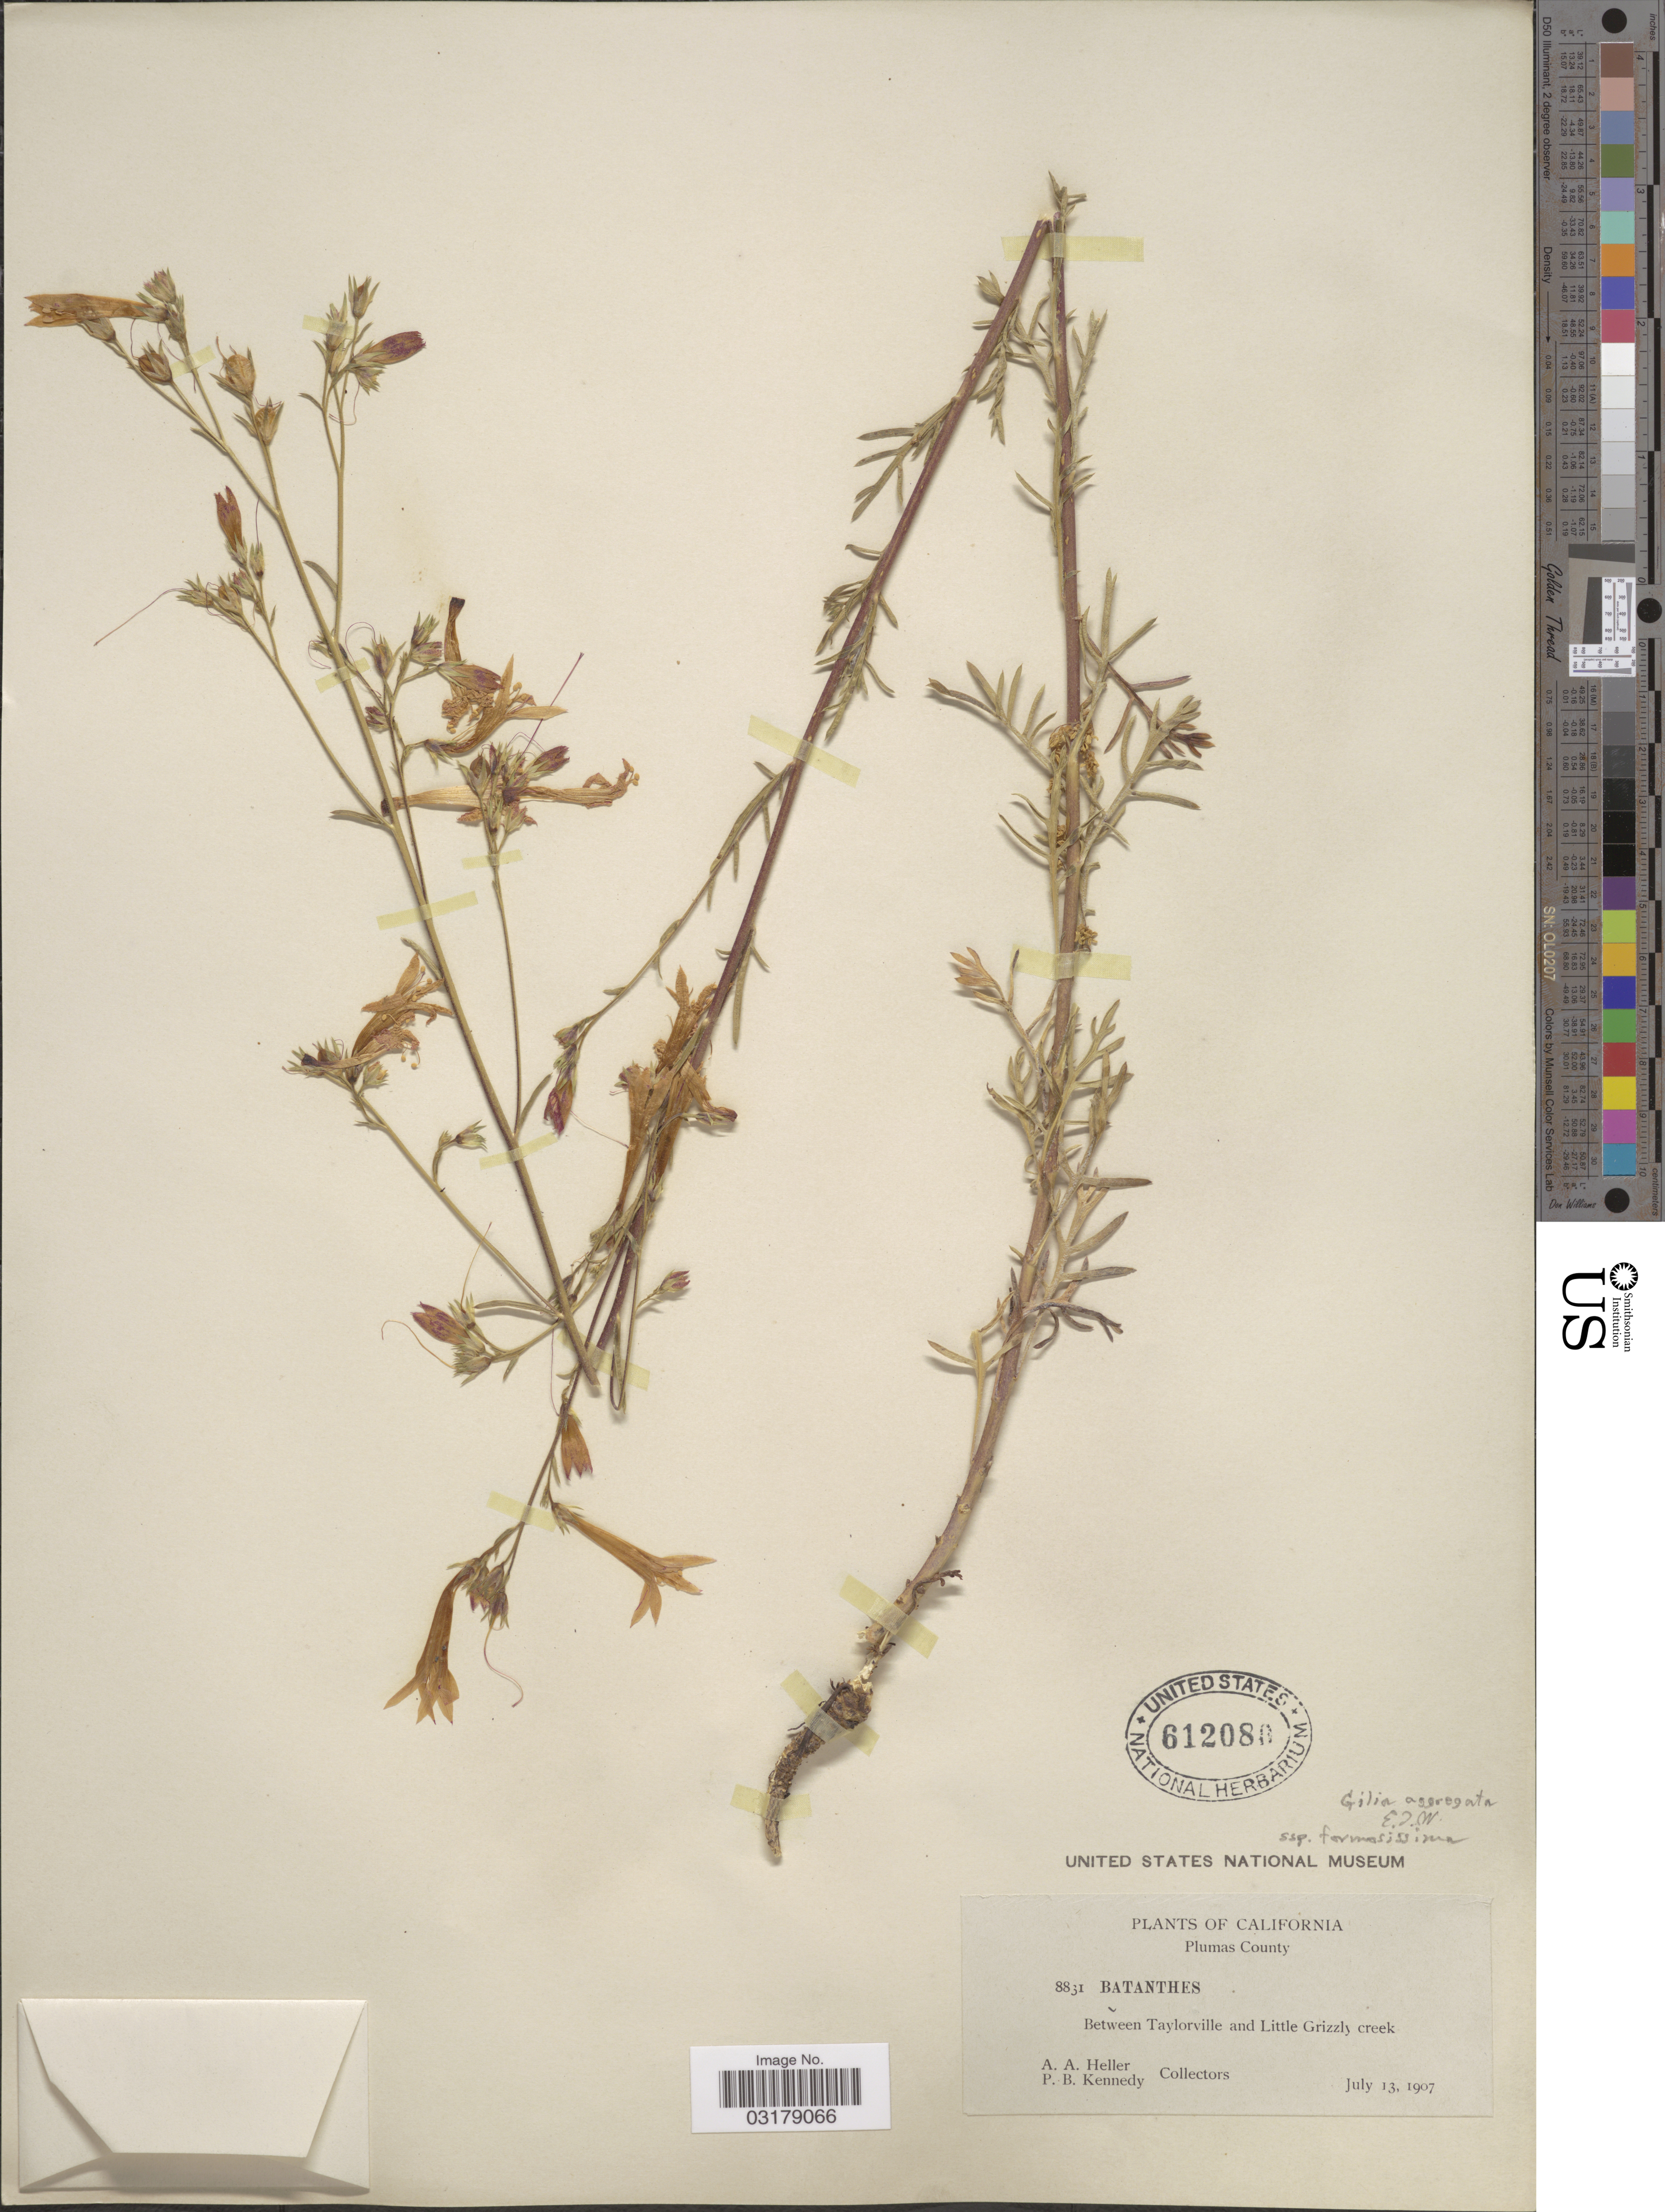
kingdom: Plantae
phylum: Tracheophyta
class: Magnoliopsida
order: Ericales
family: Polemoniaceae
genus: Ipomopsis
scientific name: Ipomopsis aggregata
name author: (Pursh) V.E. Grant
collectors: A. A. Heller & P. B. Kennedy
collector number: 8831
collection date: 1907-07-13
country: United States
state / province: California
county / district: Plumas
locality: Plumas County. Between Taylorville and little Grizzly creek.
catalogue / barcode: US 612080